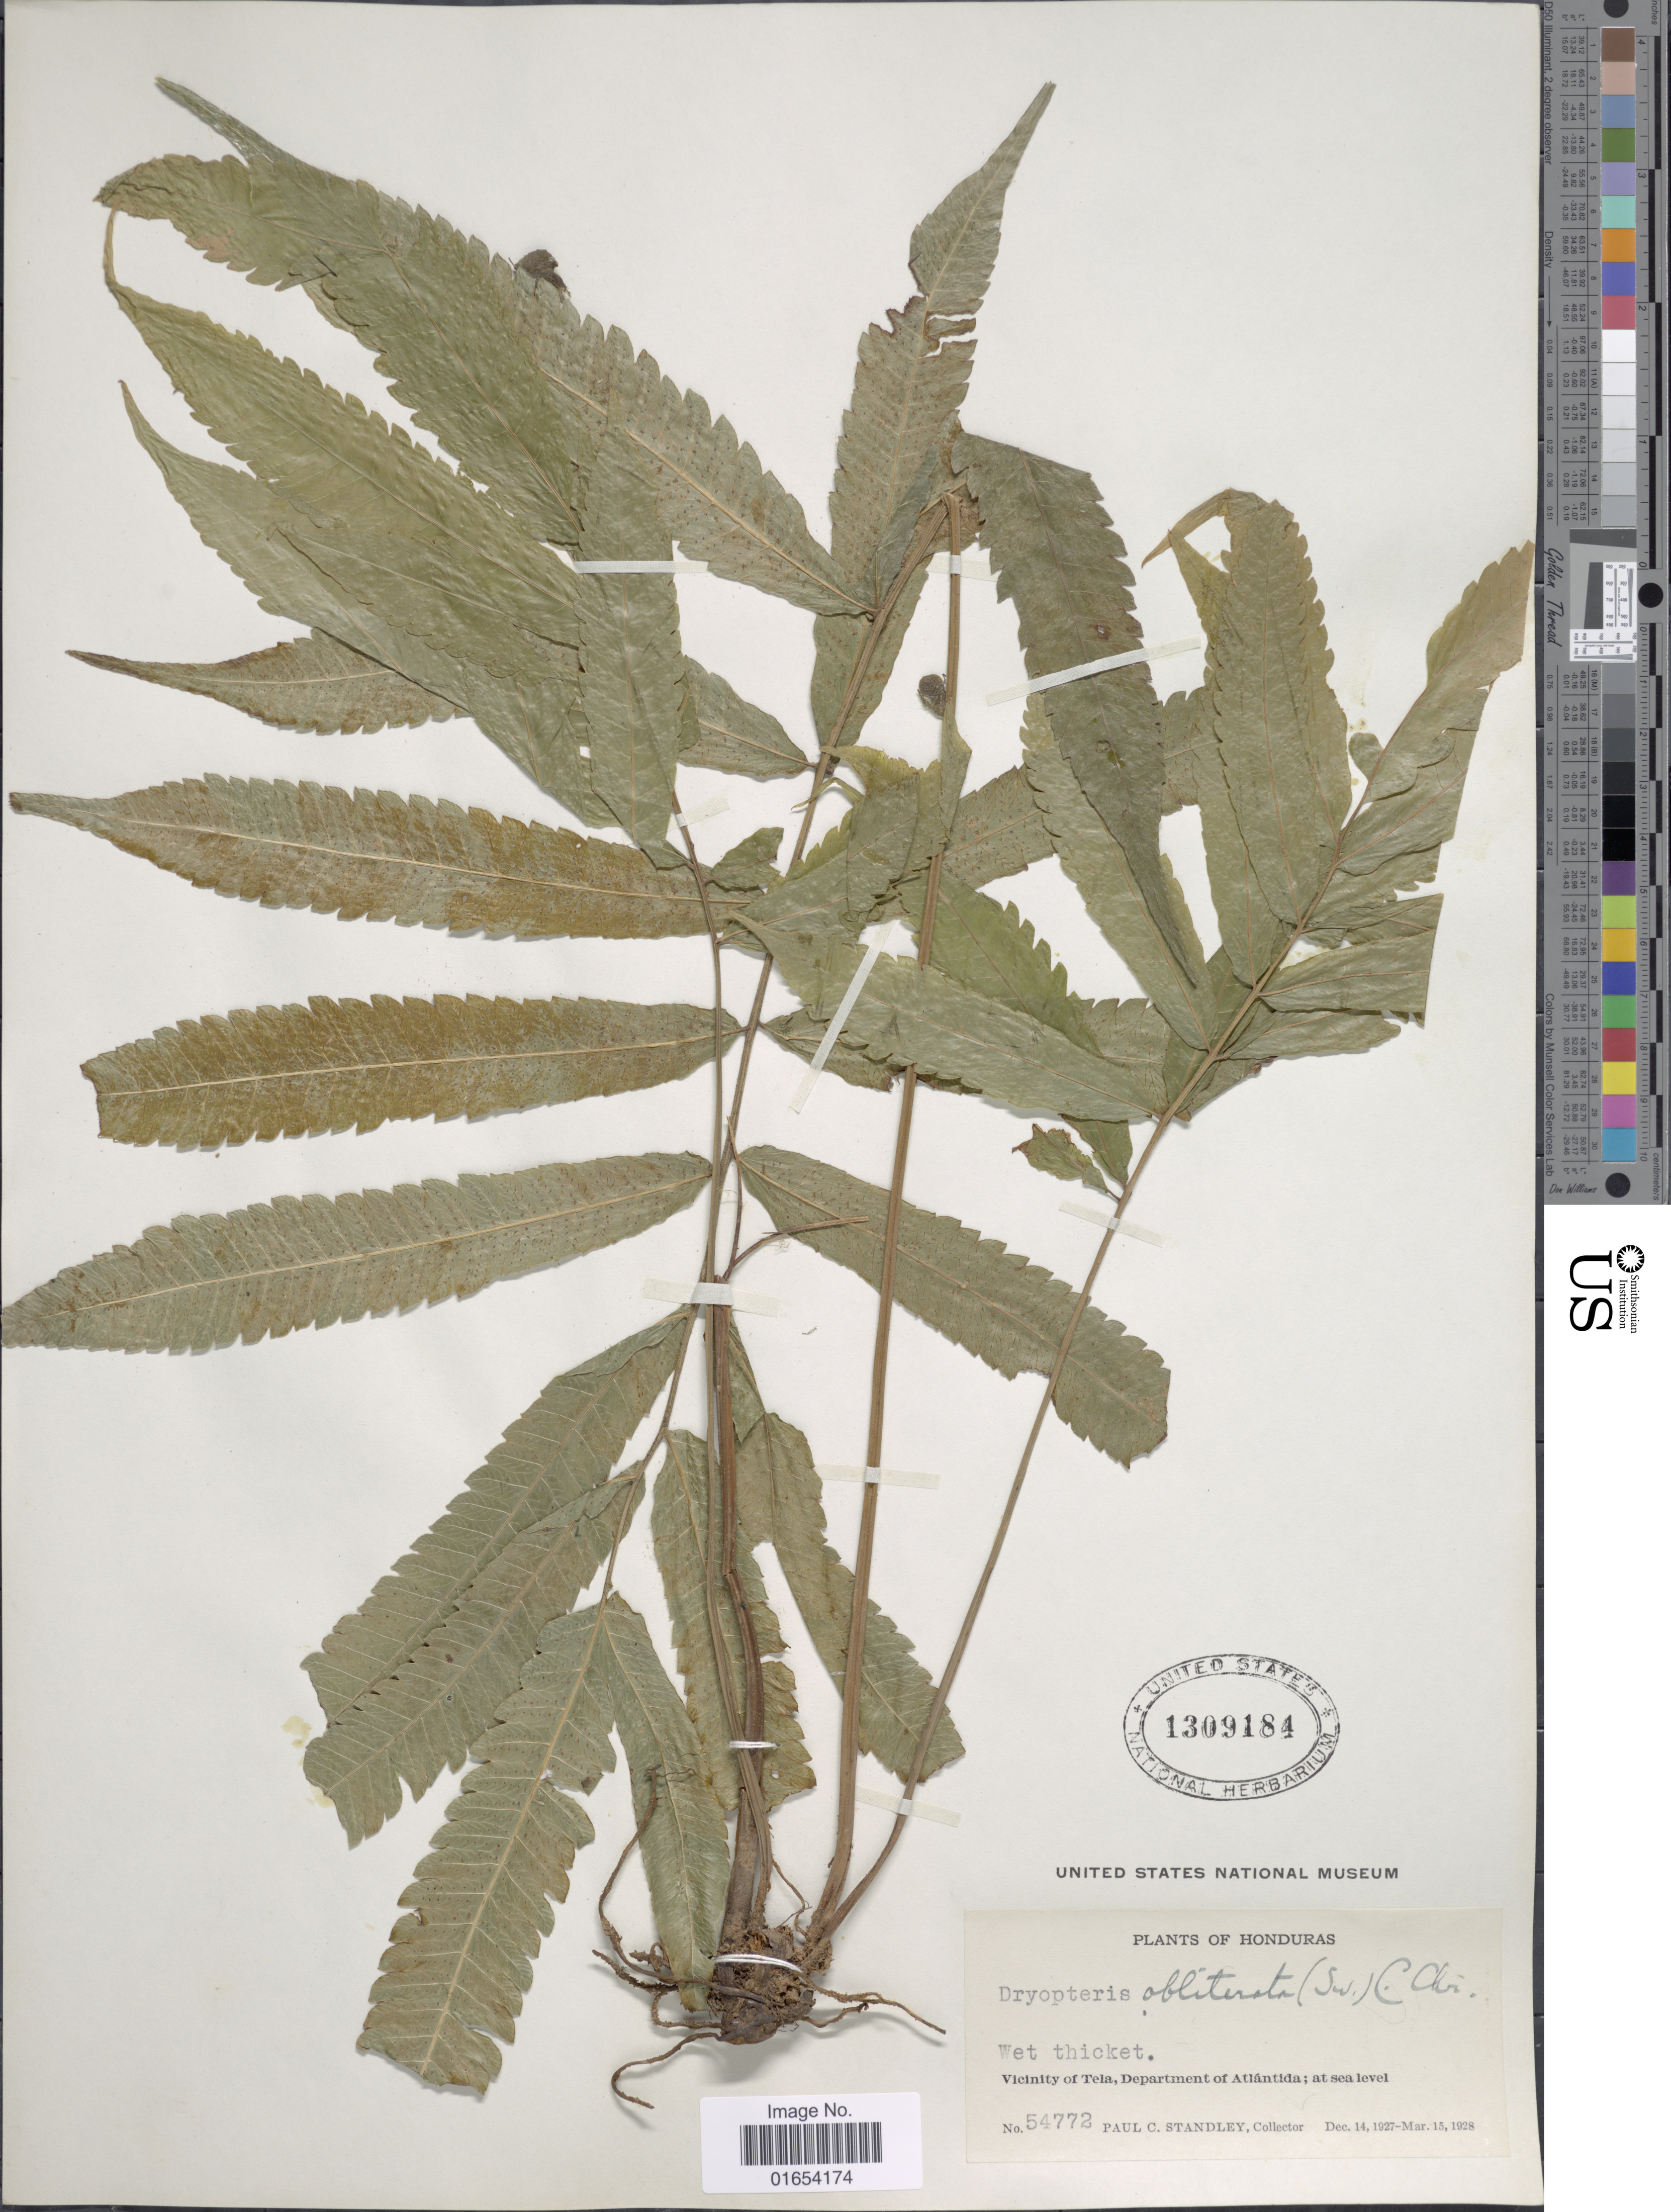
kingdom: Plantae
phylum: Tracheophyta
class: Polypodiopsida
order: Polypodiales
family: Thelypteridaceae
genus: Goniopteris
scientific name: Goniopteris obliterata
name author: (Sw.) C. Presl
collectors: P. C. Standley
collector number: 54772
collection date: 1927-12-14/1928-03-15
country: Honduras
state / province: Atlántida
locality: Vicinity of Tela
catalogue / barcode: US 1309184